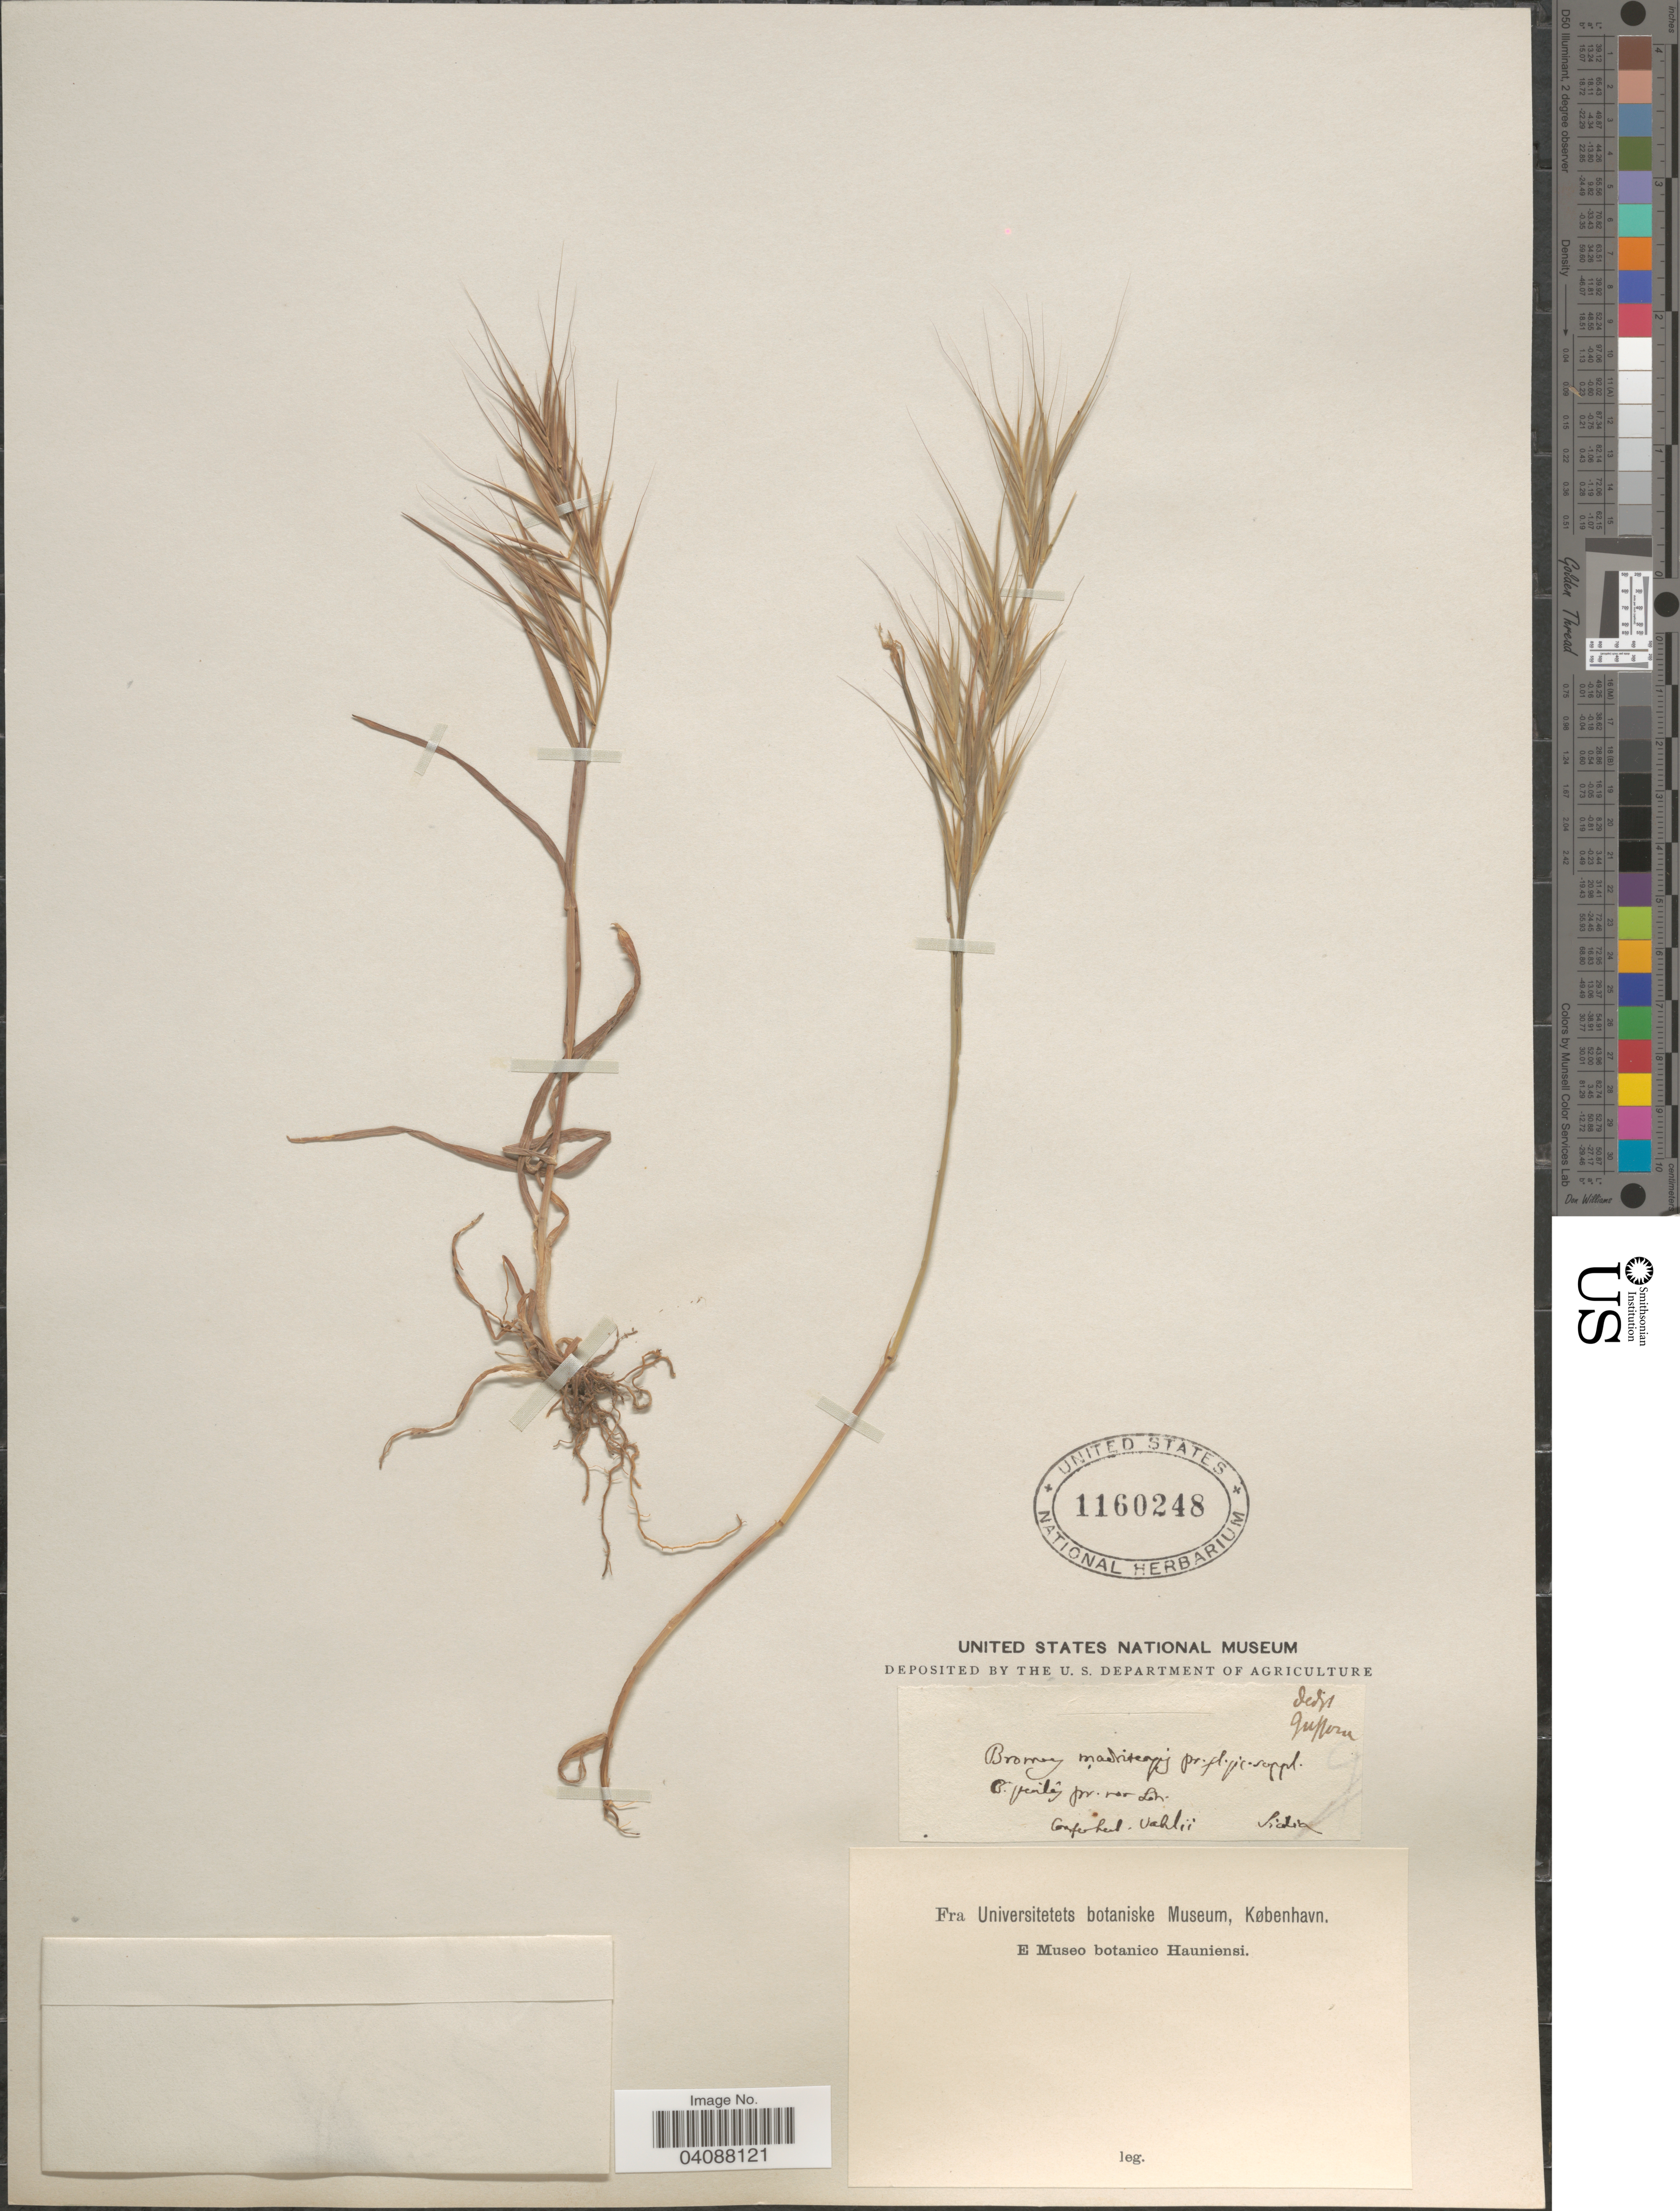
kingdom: Plantae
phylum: Tracheophyta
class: Liliopsida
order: Poales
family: Poaceae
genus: Bromus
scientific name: Bromus madritensis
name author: L.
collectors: -- Vahl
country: Italy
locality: Sicilia.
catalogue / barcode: US 1160248